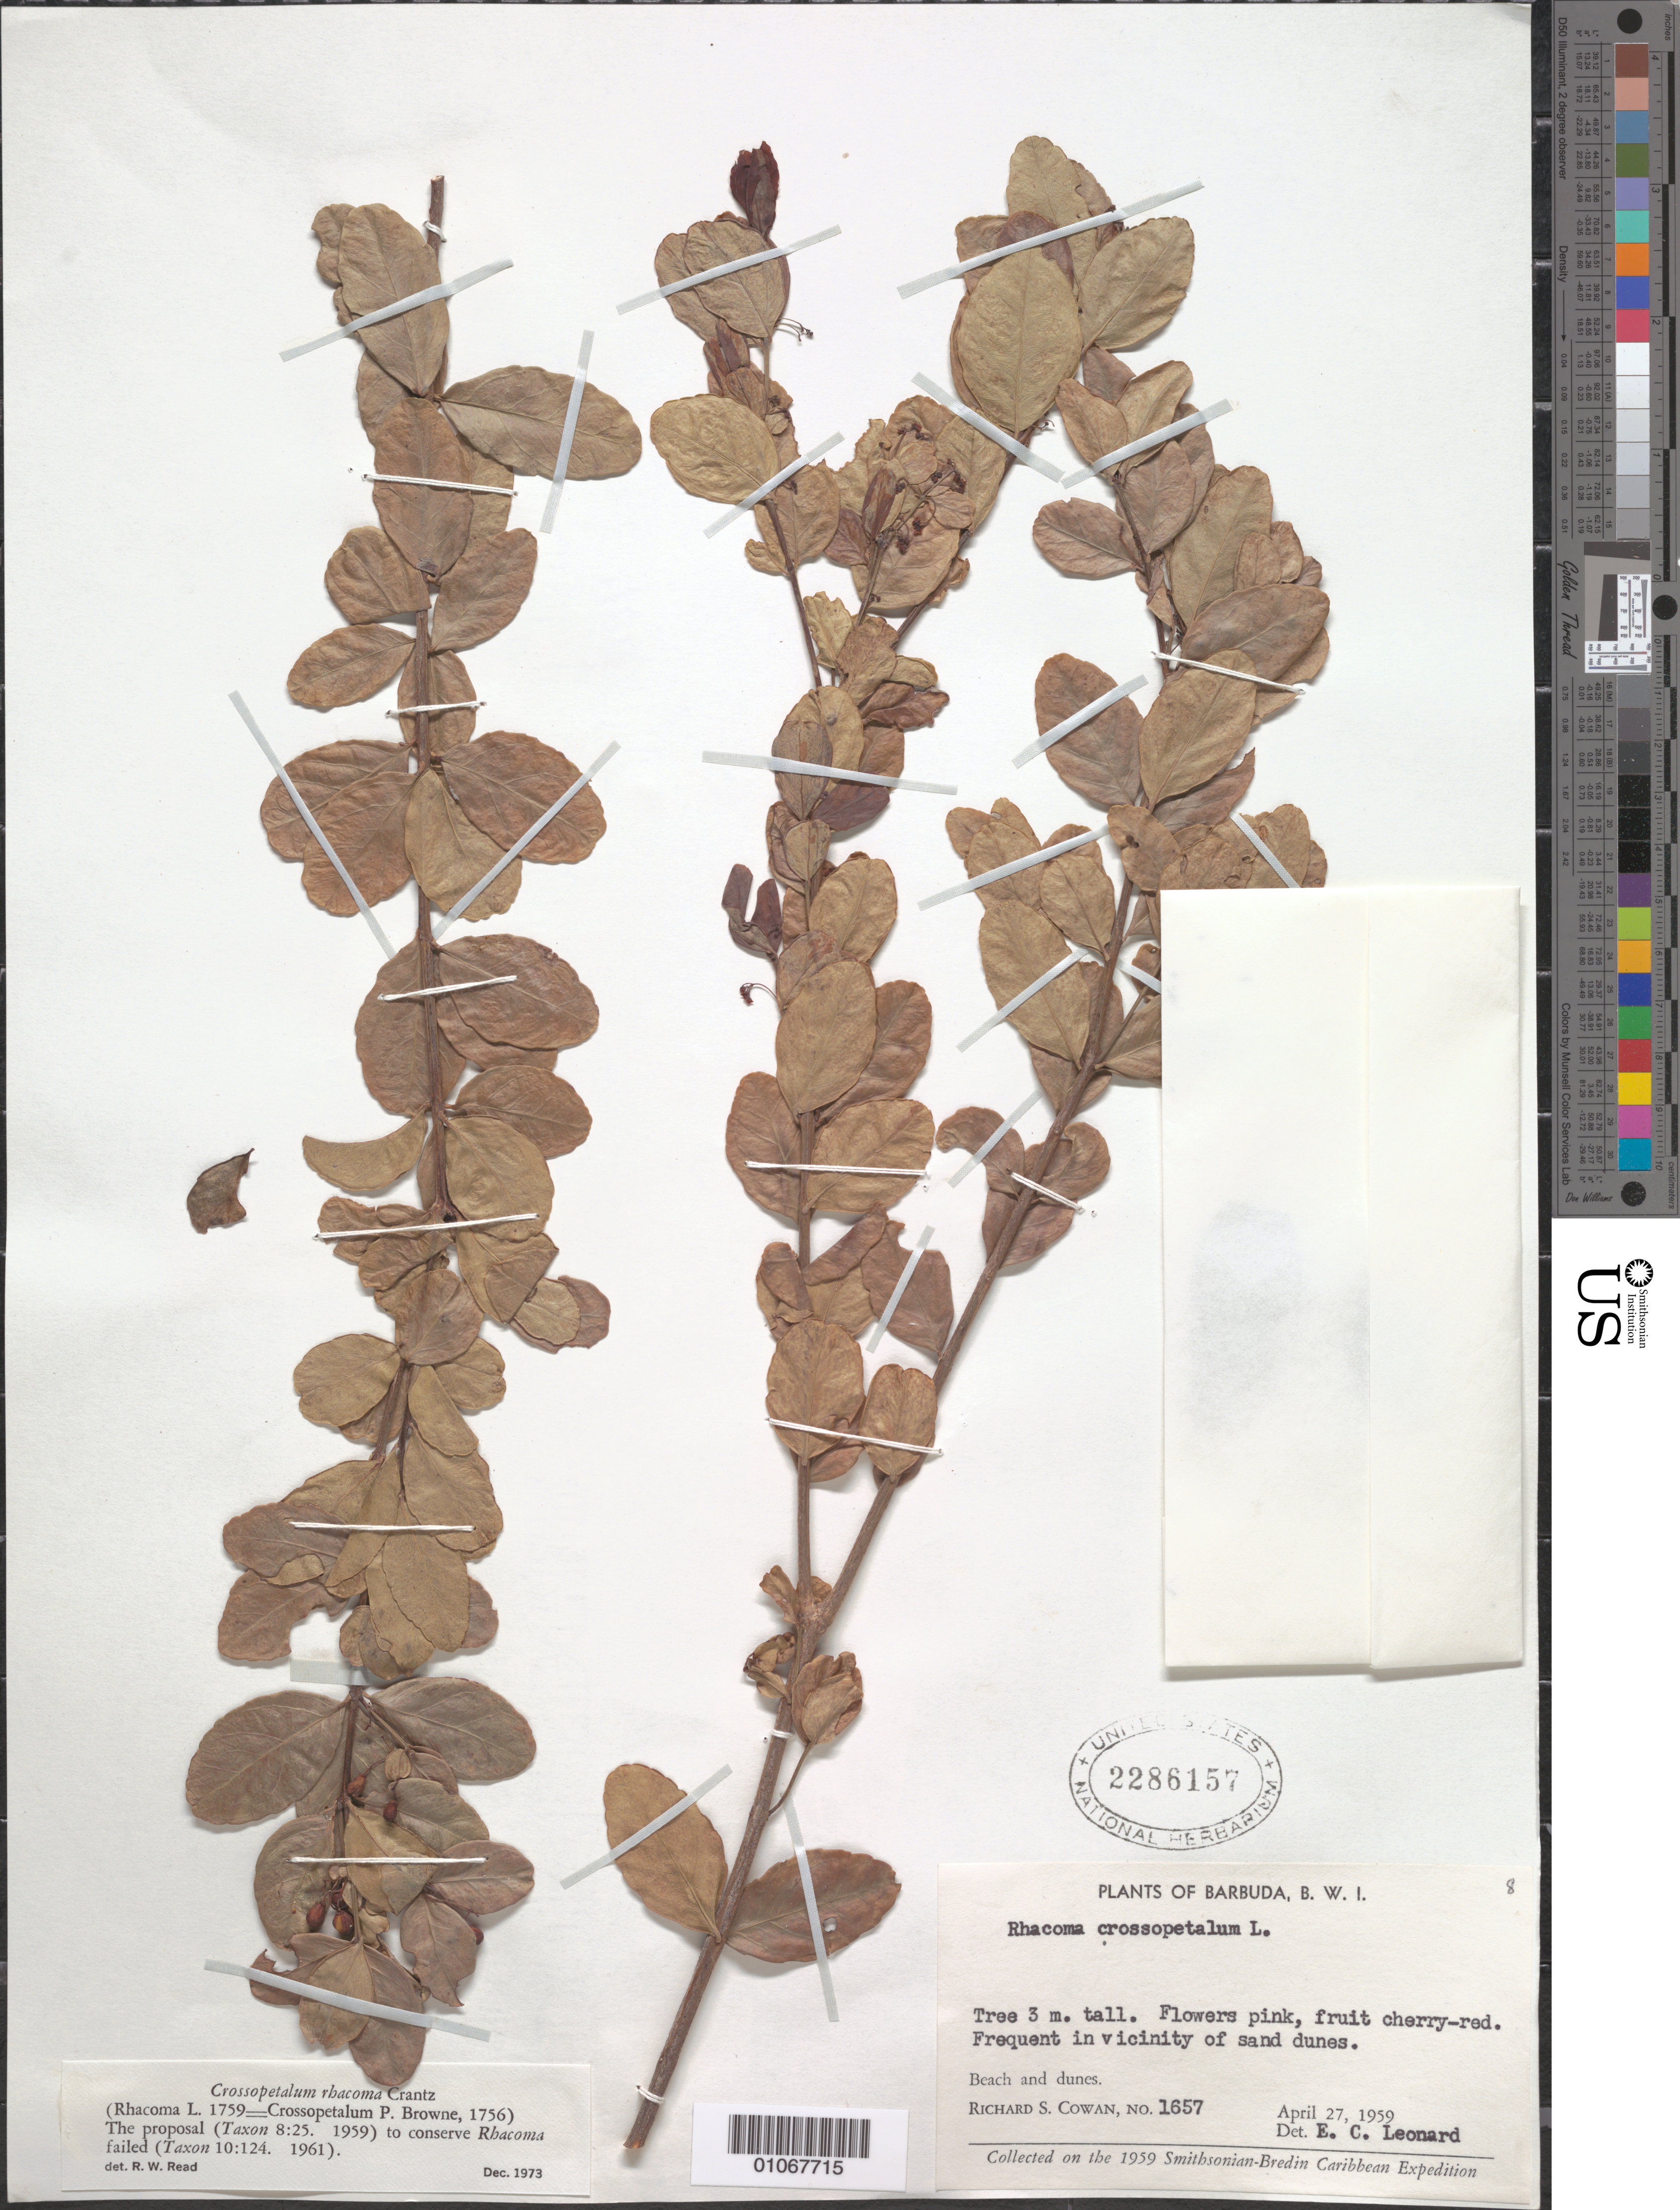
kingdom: Plantae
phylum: Tracheophyta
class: Magnoliopsida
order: Celastrales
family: Celastraceae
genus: Crossopetalum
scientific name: Crossopetalum rhacoma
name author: Crantz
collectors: R. S. Cowan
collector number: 1657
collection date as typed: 27 Apr 1959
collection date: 1959-04-27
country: Antigua and Barbuda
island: Barbuda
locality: Frequent in vicinity of sand dunes.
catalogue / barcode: US 2286157